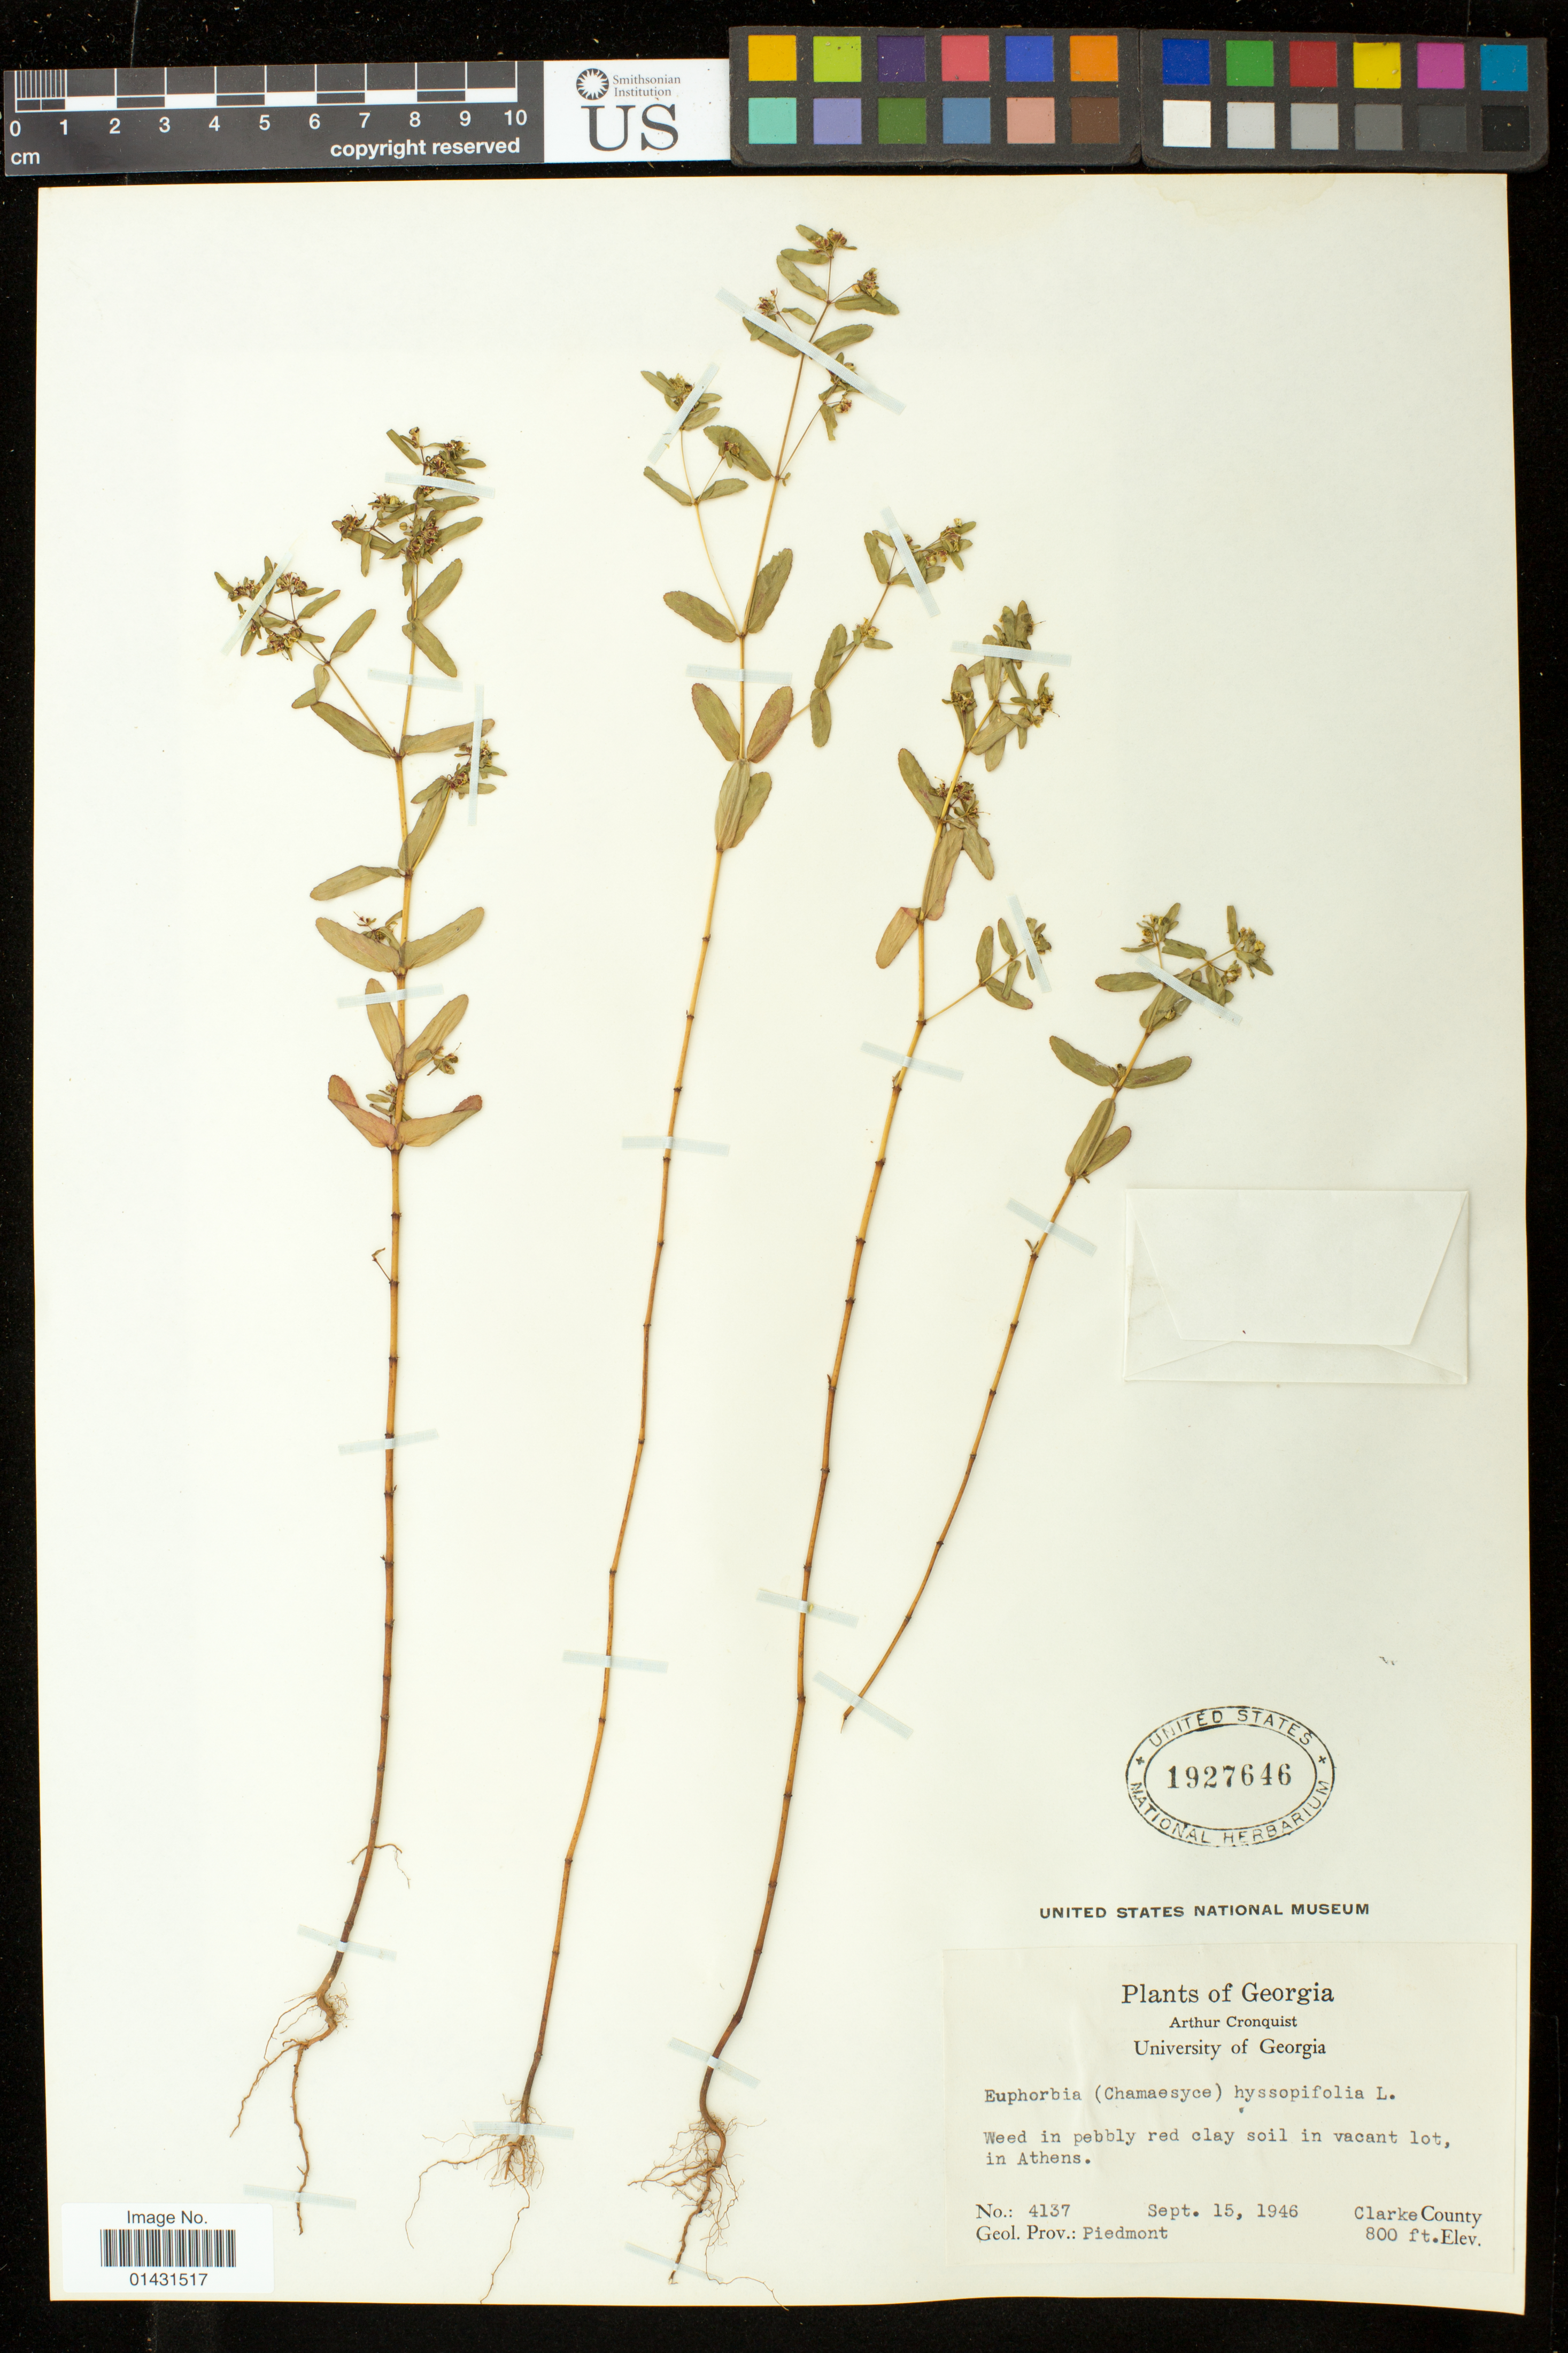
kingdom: Plantae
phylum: Tracheophyta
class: Magnoliopsida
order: Malpighiales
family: Euphorbiaceae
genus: Euphorbia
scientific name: Euphorbia hyssopifolia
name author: L.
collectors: A. J. Cronquist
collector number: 4137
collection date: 1946-09-15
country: United States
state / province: Georgia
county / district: Clarke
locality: Athens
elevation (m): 244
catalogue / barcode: US 1927646